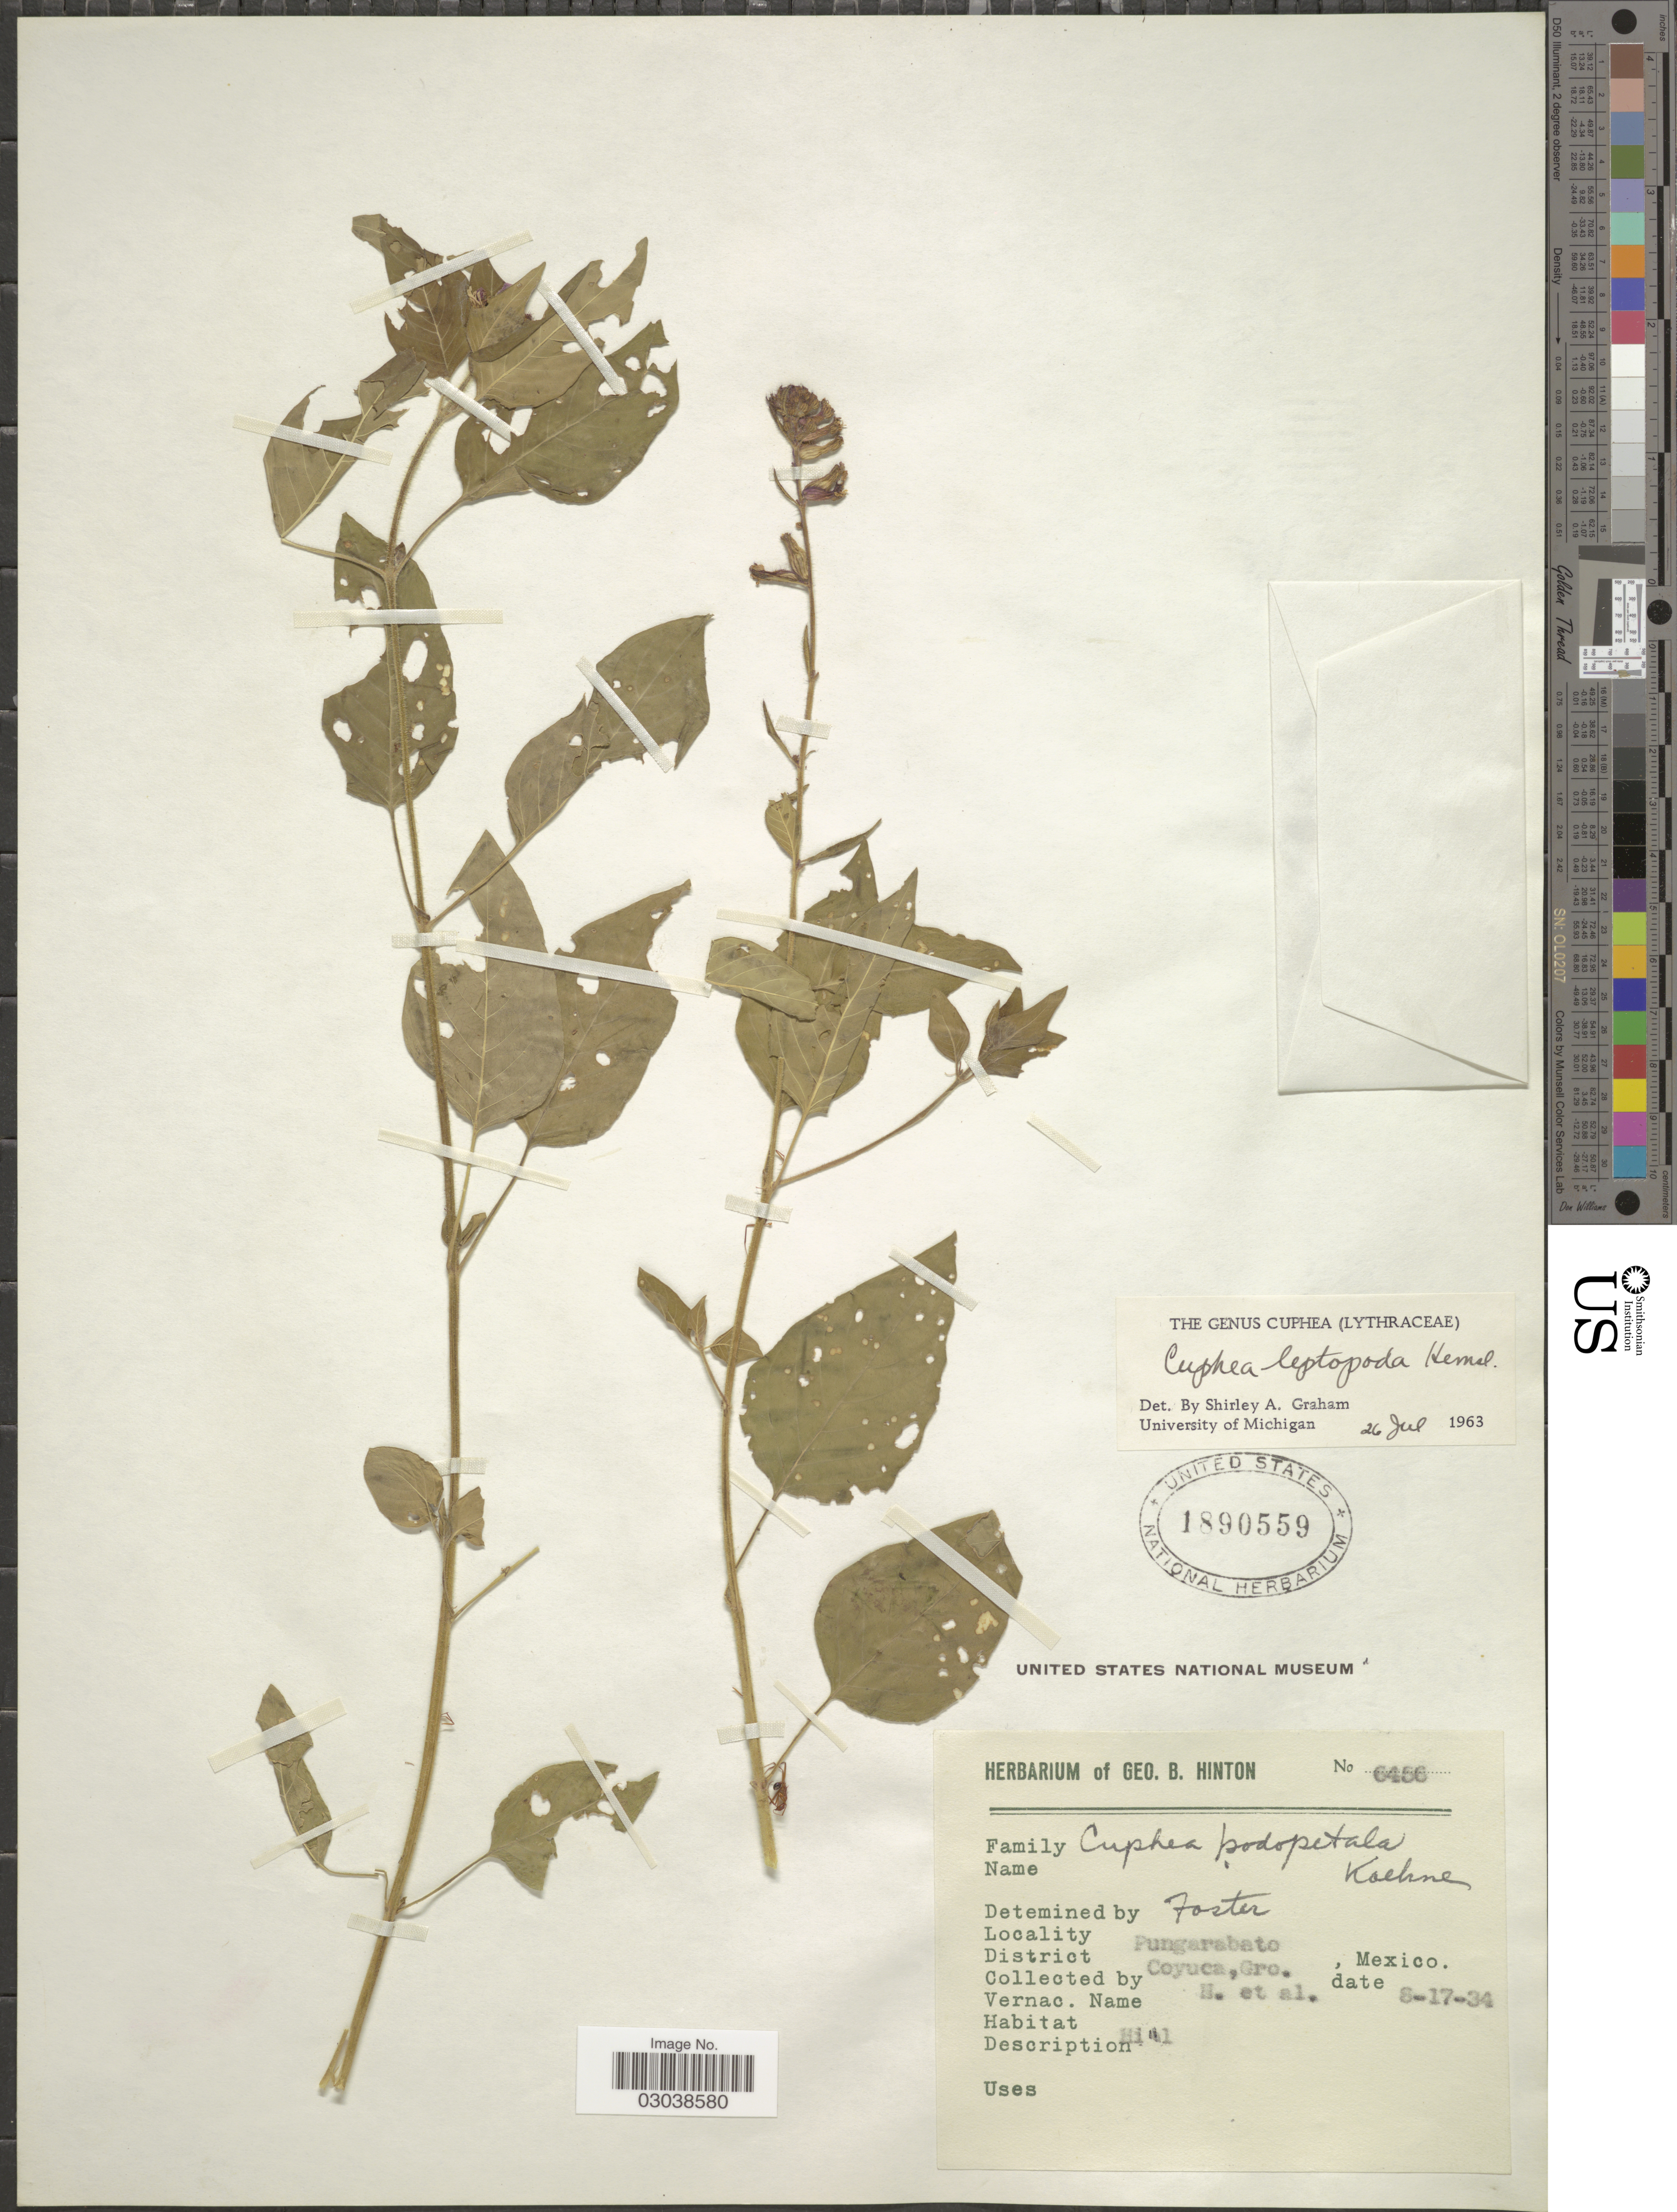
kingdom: Plantae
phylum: Tracheophyta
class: Magnoliopsida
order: Myrtales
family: Lythraceae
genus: Cuphea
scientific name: Cuphea leptopoda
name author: Hemsl.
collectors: G. B. Hinton & et al.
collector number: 6456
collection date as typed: Transcribed d/m/y: 17/8/34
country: Mexico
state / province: Guerrero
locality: Pungarabato, District Coyuca, Gro.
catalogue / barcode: US 1890559